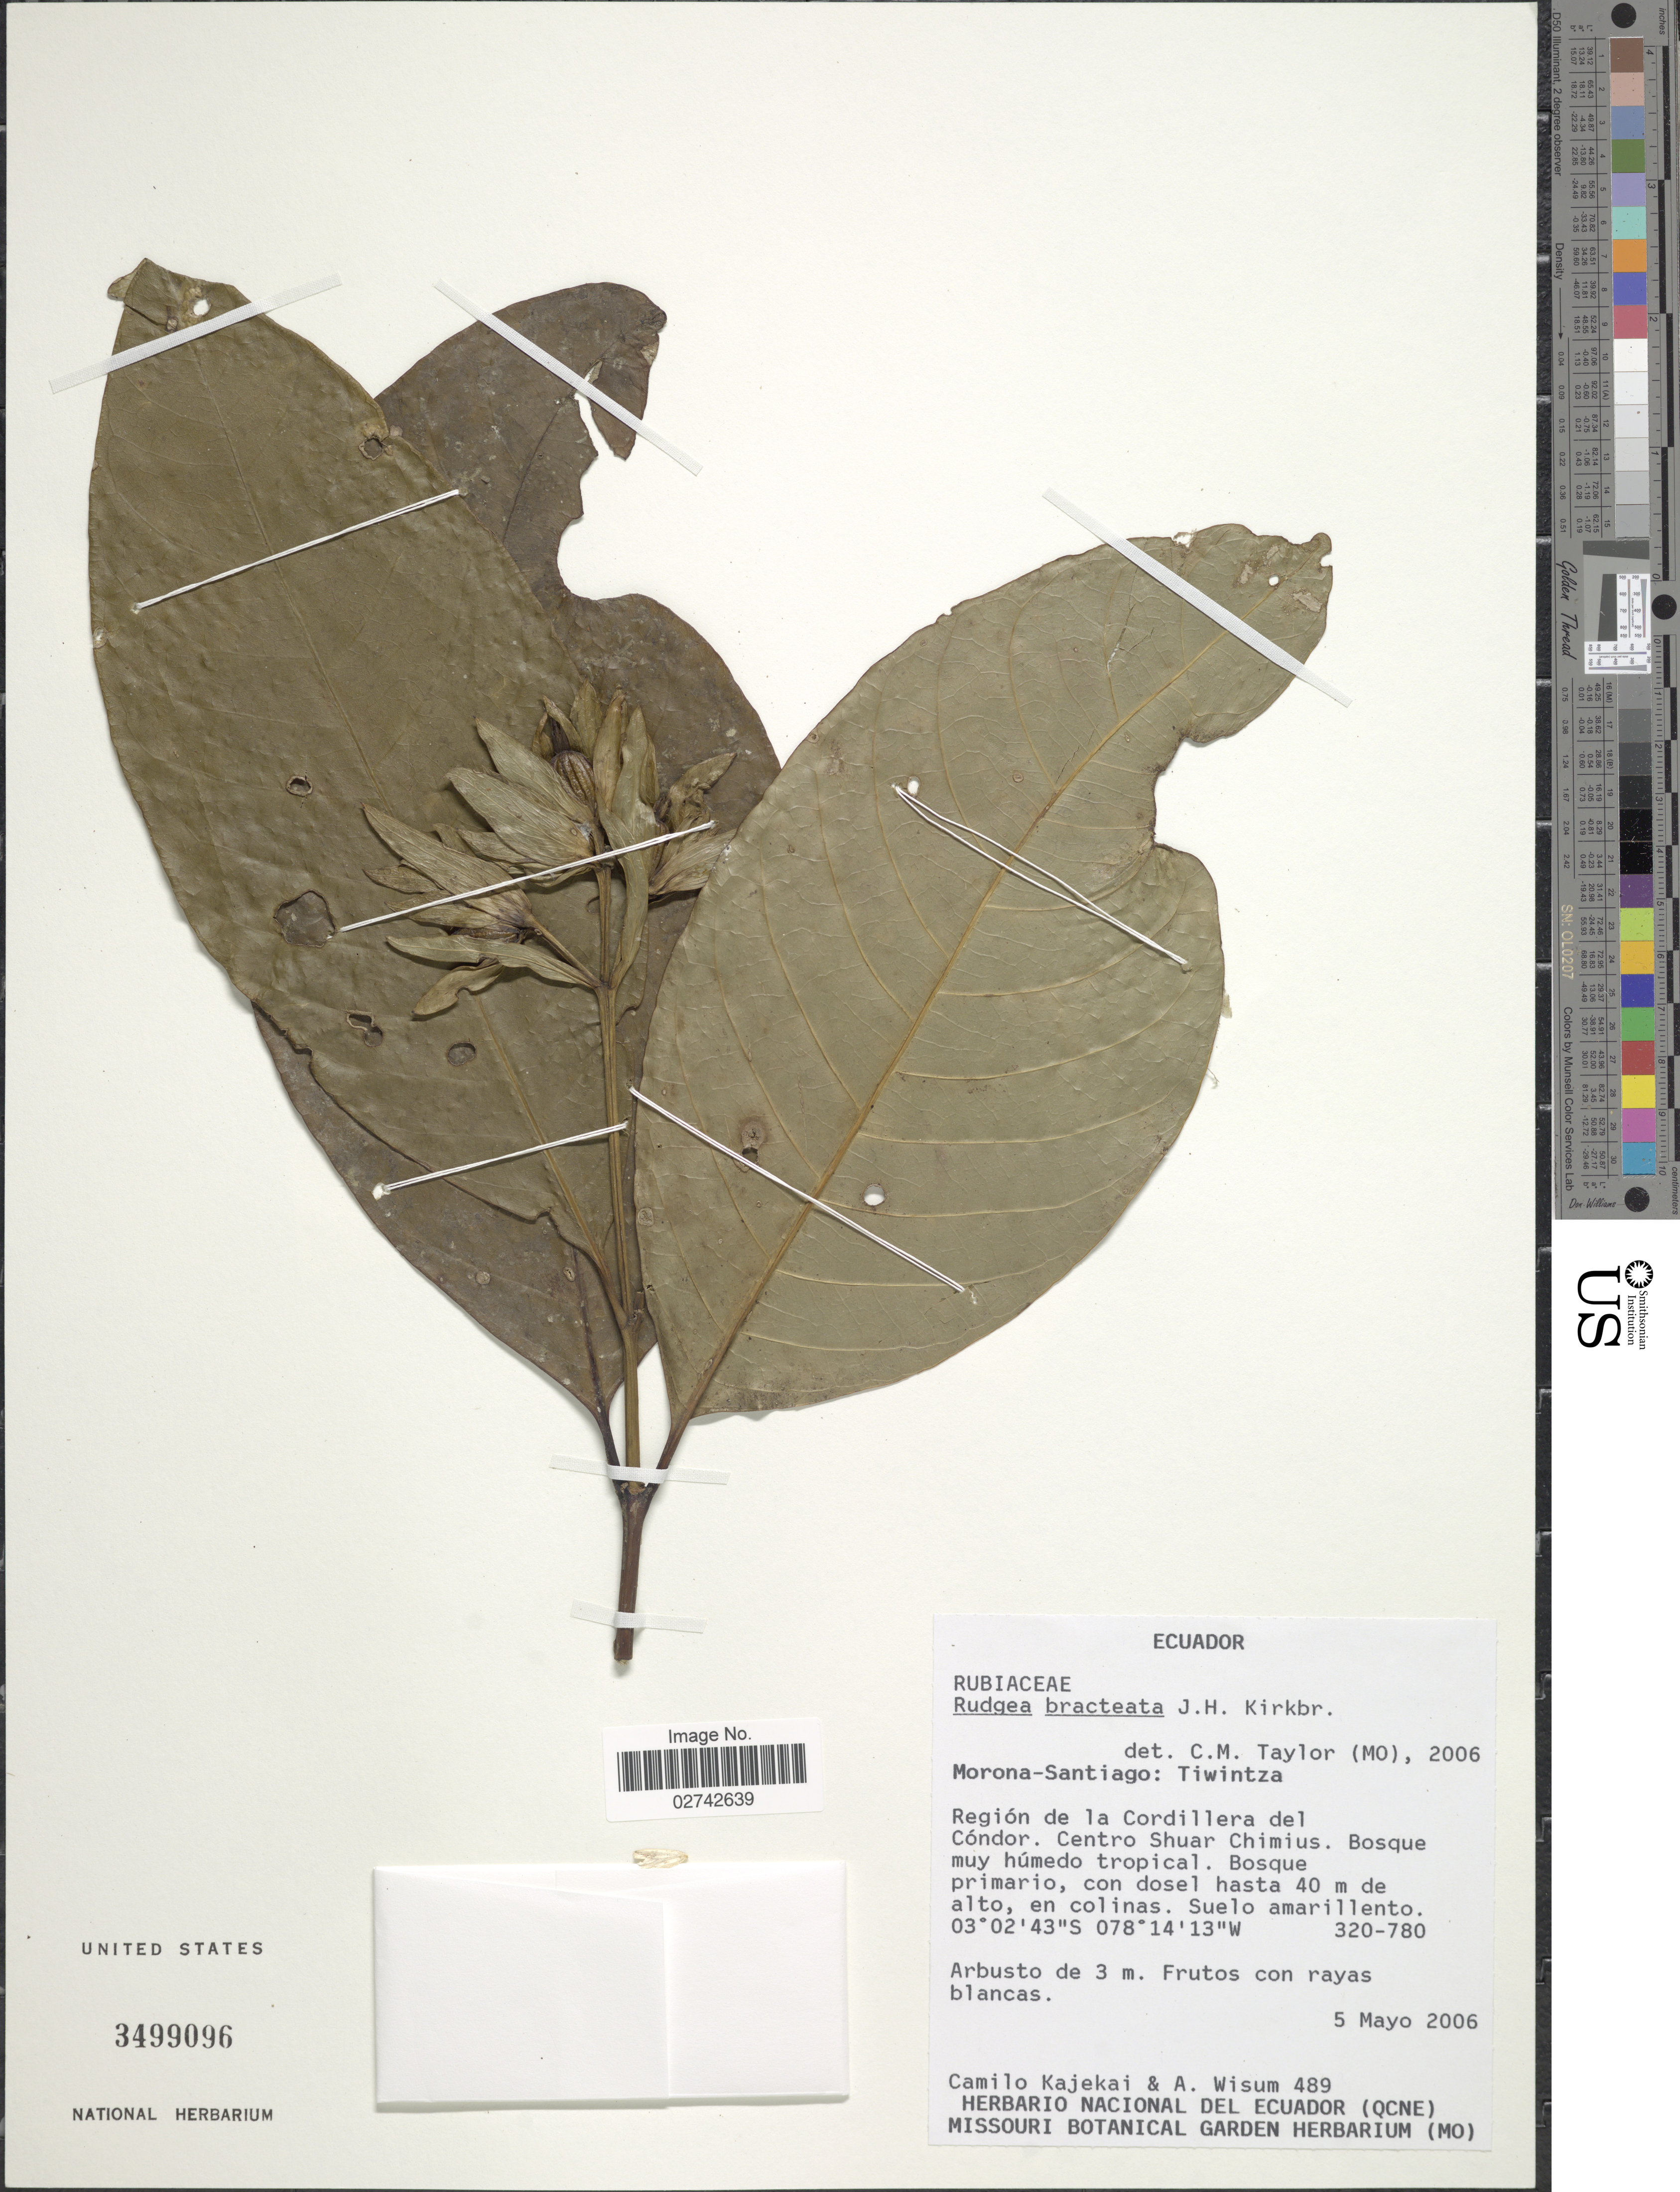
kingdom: Plantae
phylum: Tracheophyta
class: Magnoliopsida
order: Gentianales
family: Rubiaceae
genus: Rudgea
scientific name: Rudgea bracteata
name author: J.H. Kirkbr.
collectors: C. Kajekai & A. Wisum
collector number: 489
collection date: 2006-05-05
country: Ecuador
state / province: Morona-Santiago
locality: Morona-Santiago: Tiwintza, Region de la Cordillera del Condor, Centro Shuar Chimius, Bosques muy humedo tropical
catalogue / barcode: US 3499096